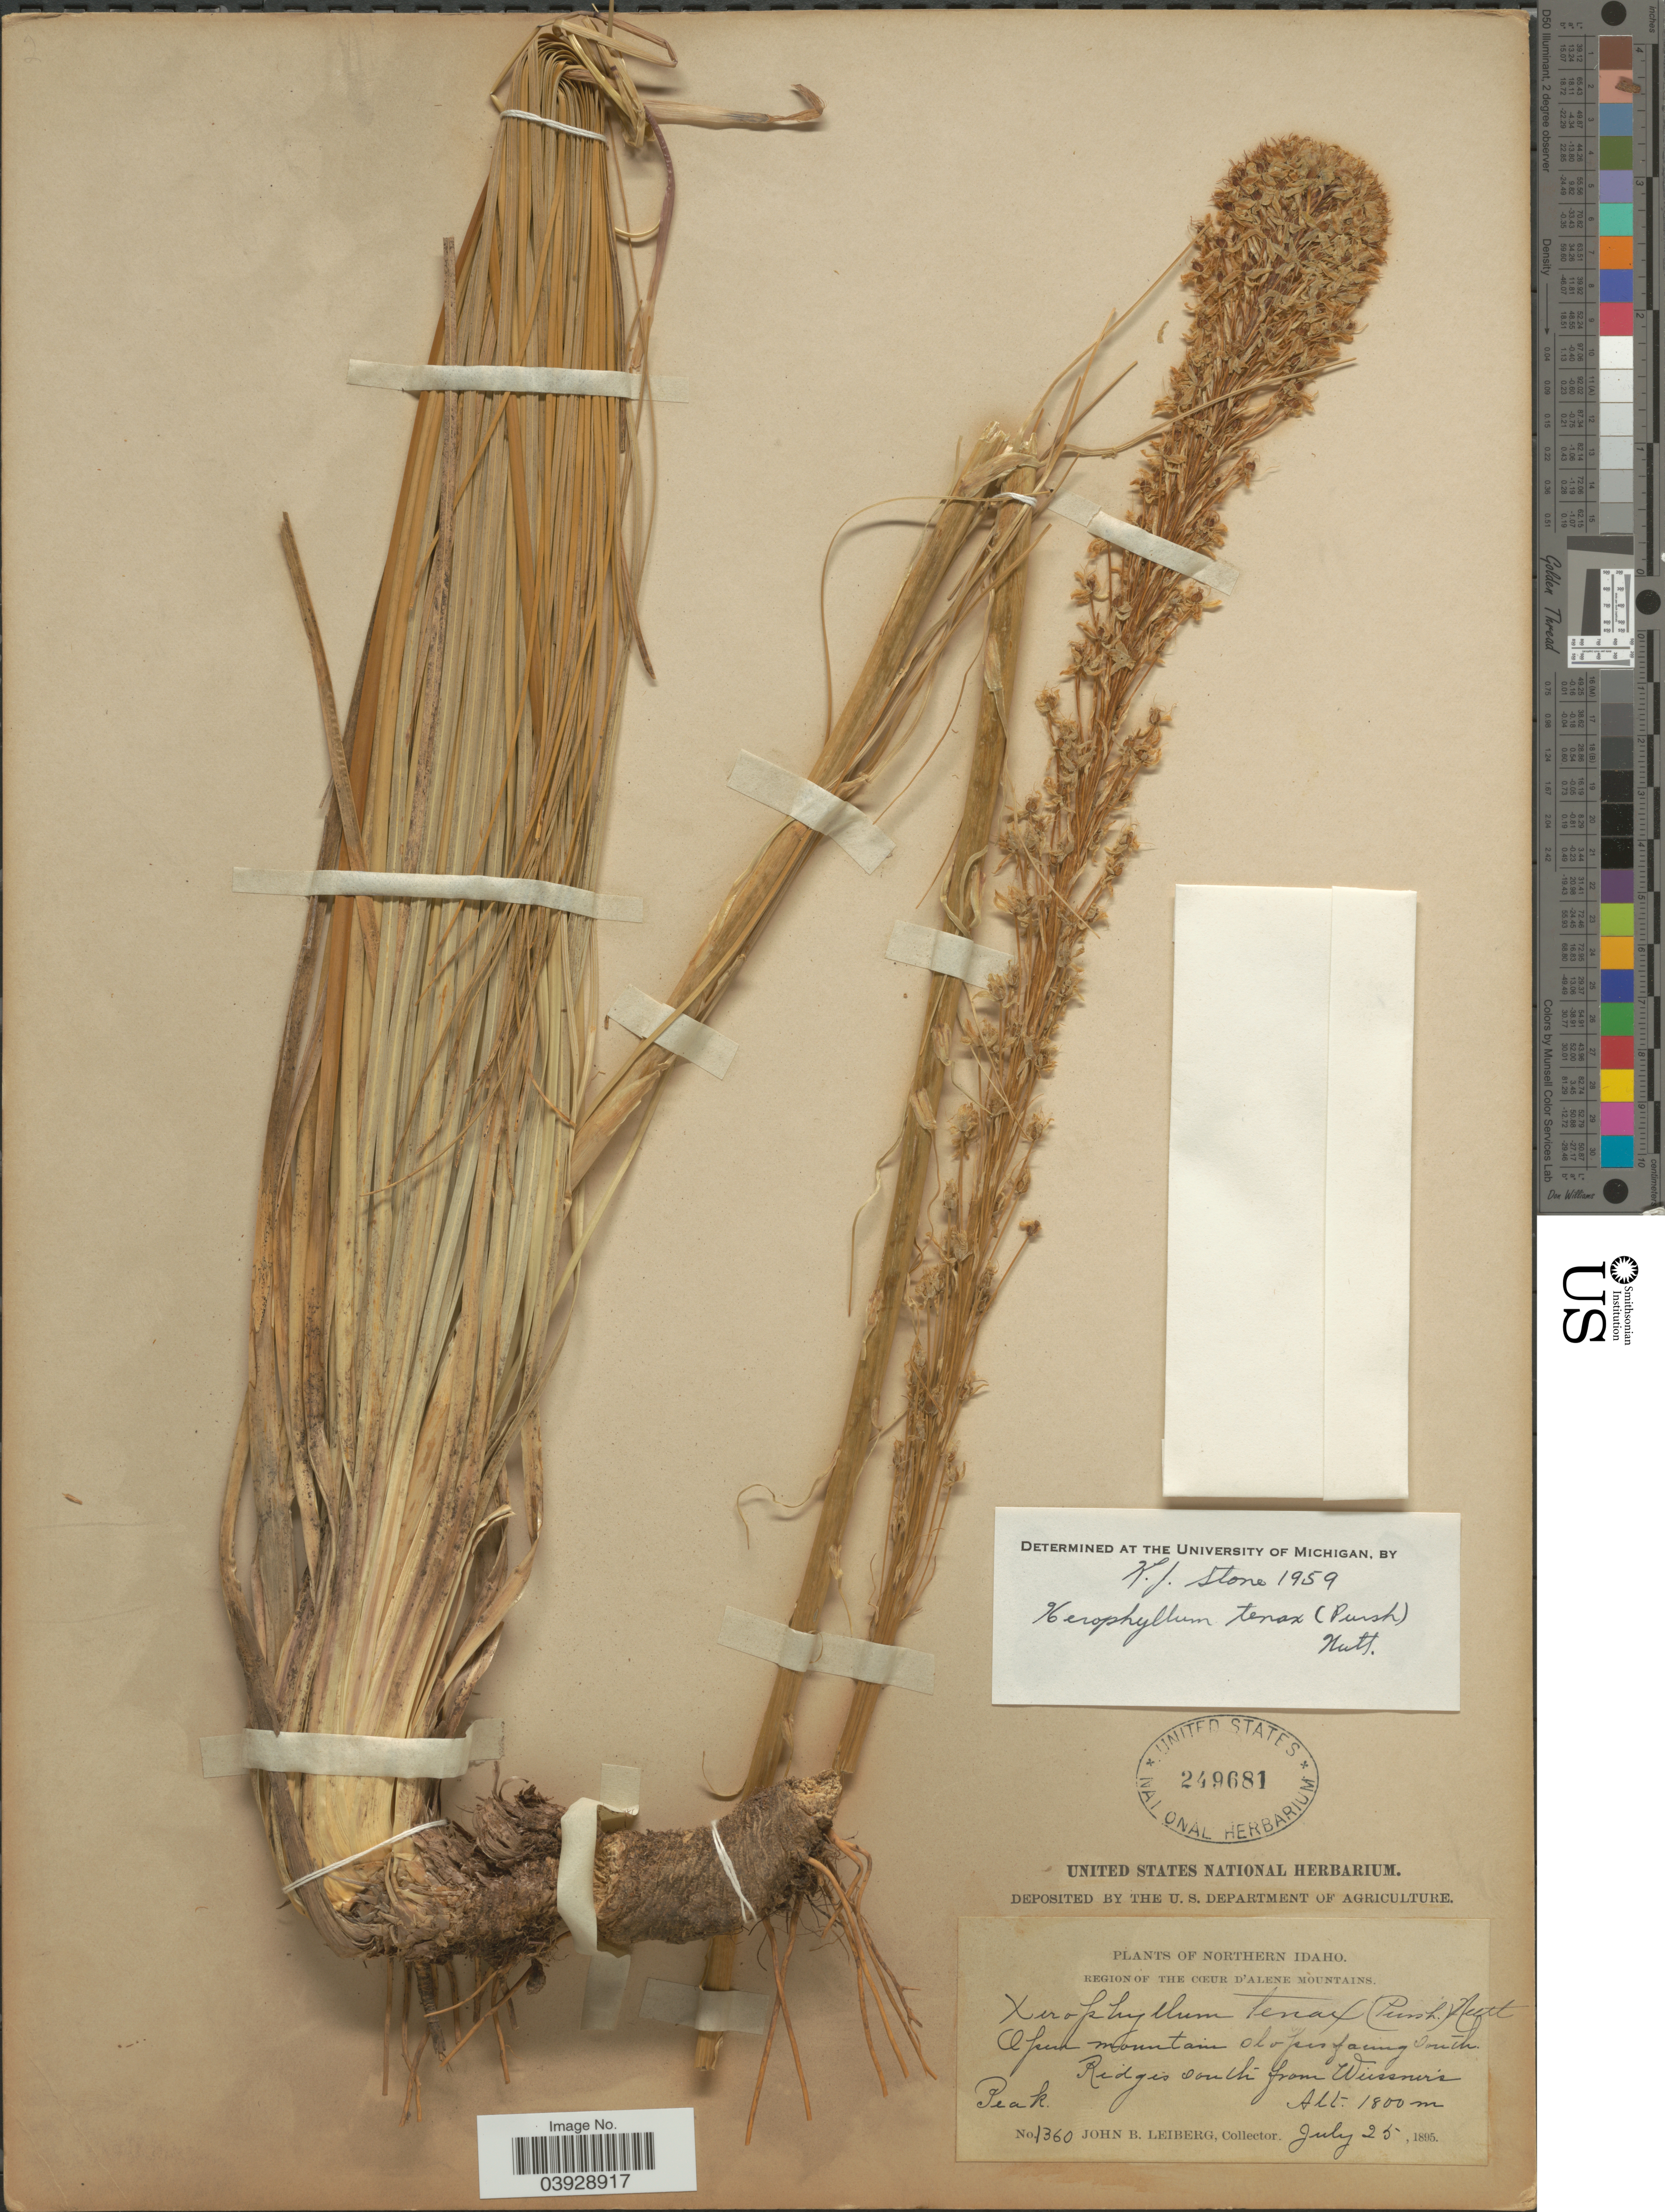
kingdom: Plantae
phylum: Tracheophyta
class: Liliopsida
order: Liliales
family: Melanthiaceae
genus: Xerophyllum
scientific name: Xerophyllum tenax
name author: (Pursh) Nutt.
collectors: J. B. Leiberg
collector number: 1360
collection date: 1895-07-25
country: United States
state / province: Idaho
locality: Northern Idaho. Region of the Cæur D'Alene Mountains. Open mountain slopes facing south Ridges south from Wiessner's Peak.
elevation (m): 1800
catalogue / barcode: US 249681